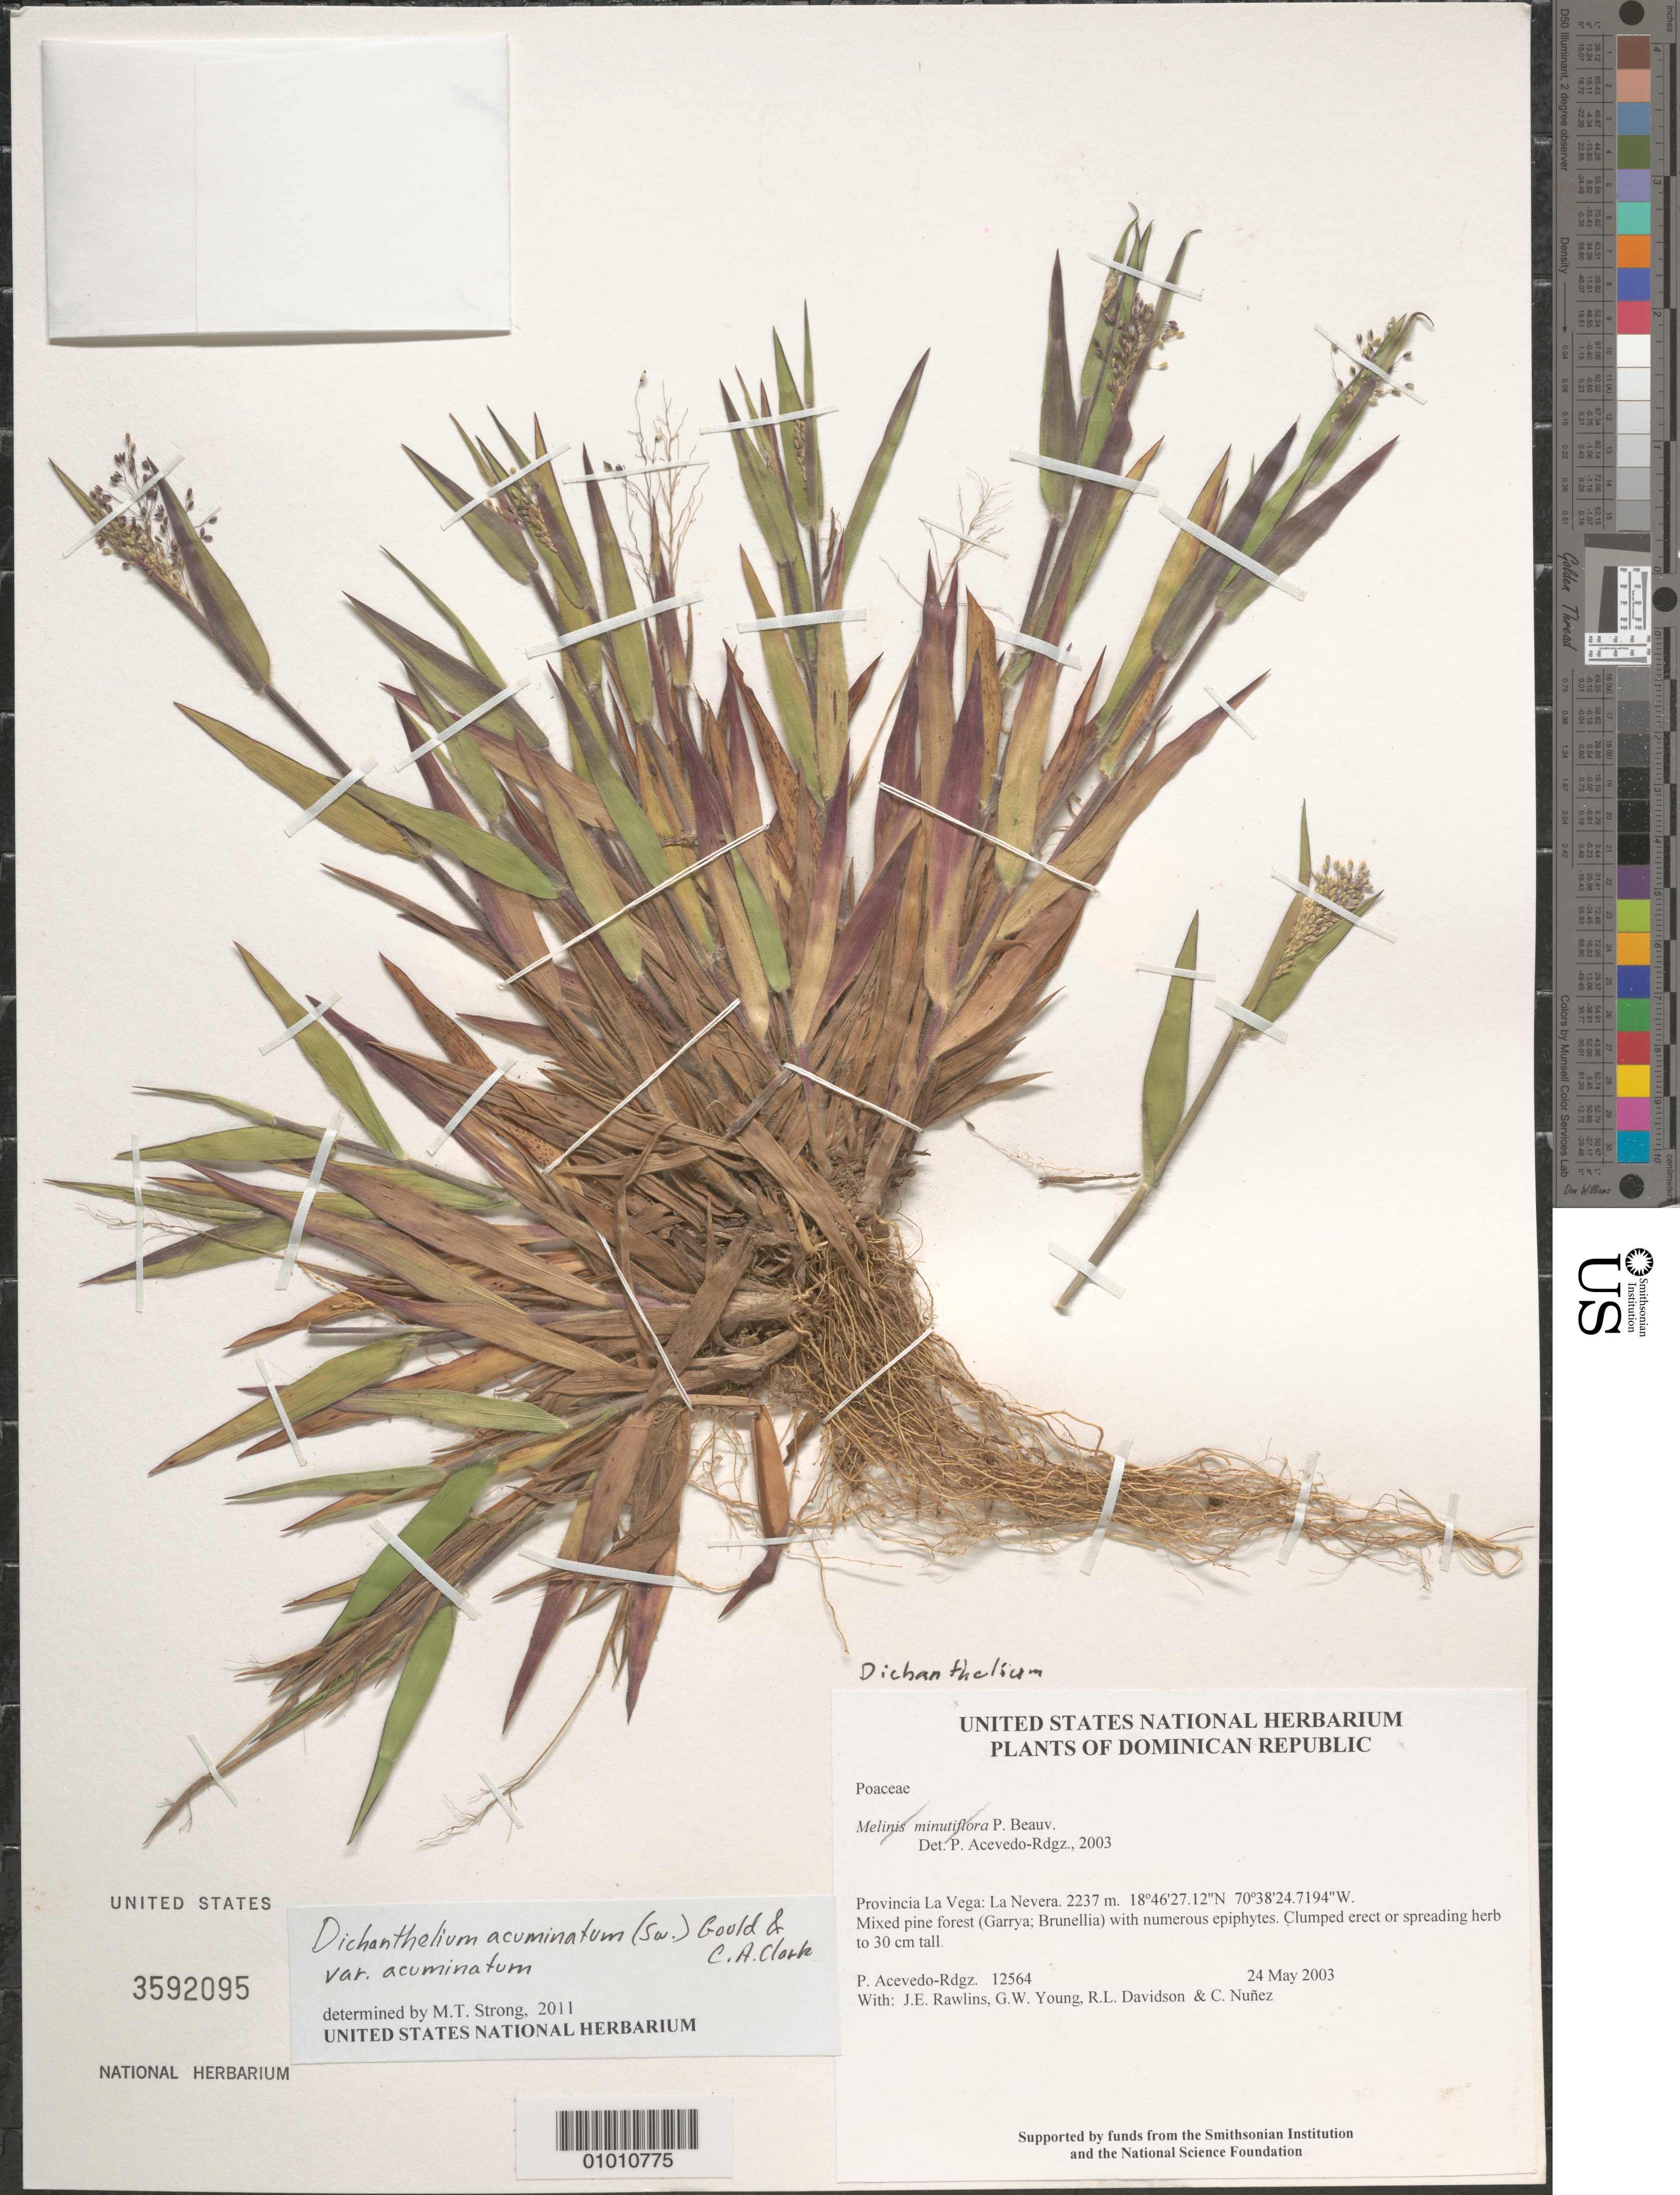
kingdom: Plantae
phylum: Tracheophyta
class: Liliopsida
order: Poales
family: Poaceae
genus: Dichanthelium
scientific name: Dichanthelium acuminatum var. acuminatum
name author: (Sw.) Gould & C.A. Clark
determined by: Strong, M. T., (US), Smithsonian Institution - National Museum of Natural History (UNITED STATES)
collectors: P. Acevedo-Rodr., J. Rawlins, G. Young, R. Davidson & C. Nunez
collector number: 12564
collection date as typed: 24 May 2003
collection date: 2003-05-24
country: Dominican Republic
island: Hispaniola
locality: Provincia La Vega: La Nevera.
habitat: Mixed pine forest (Garrya; Brunellia) with numerous epiphytes.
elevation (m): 2237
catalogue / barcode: US 3592095